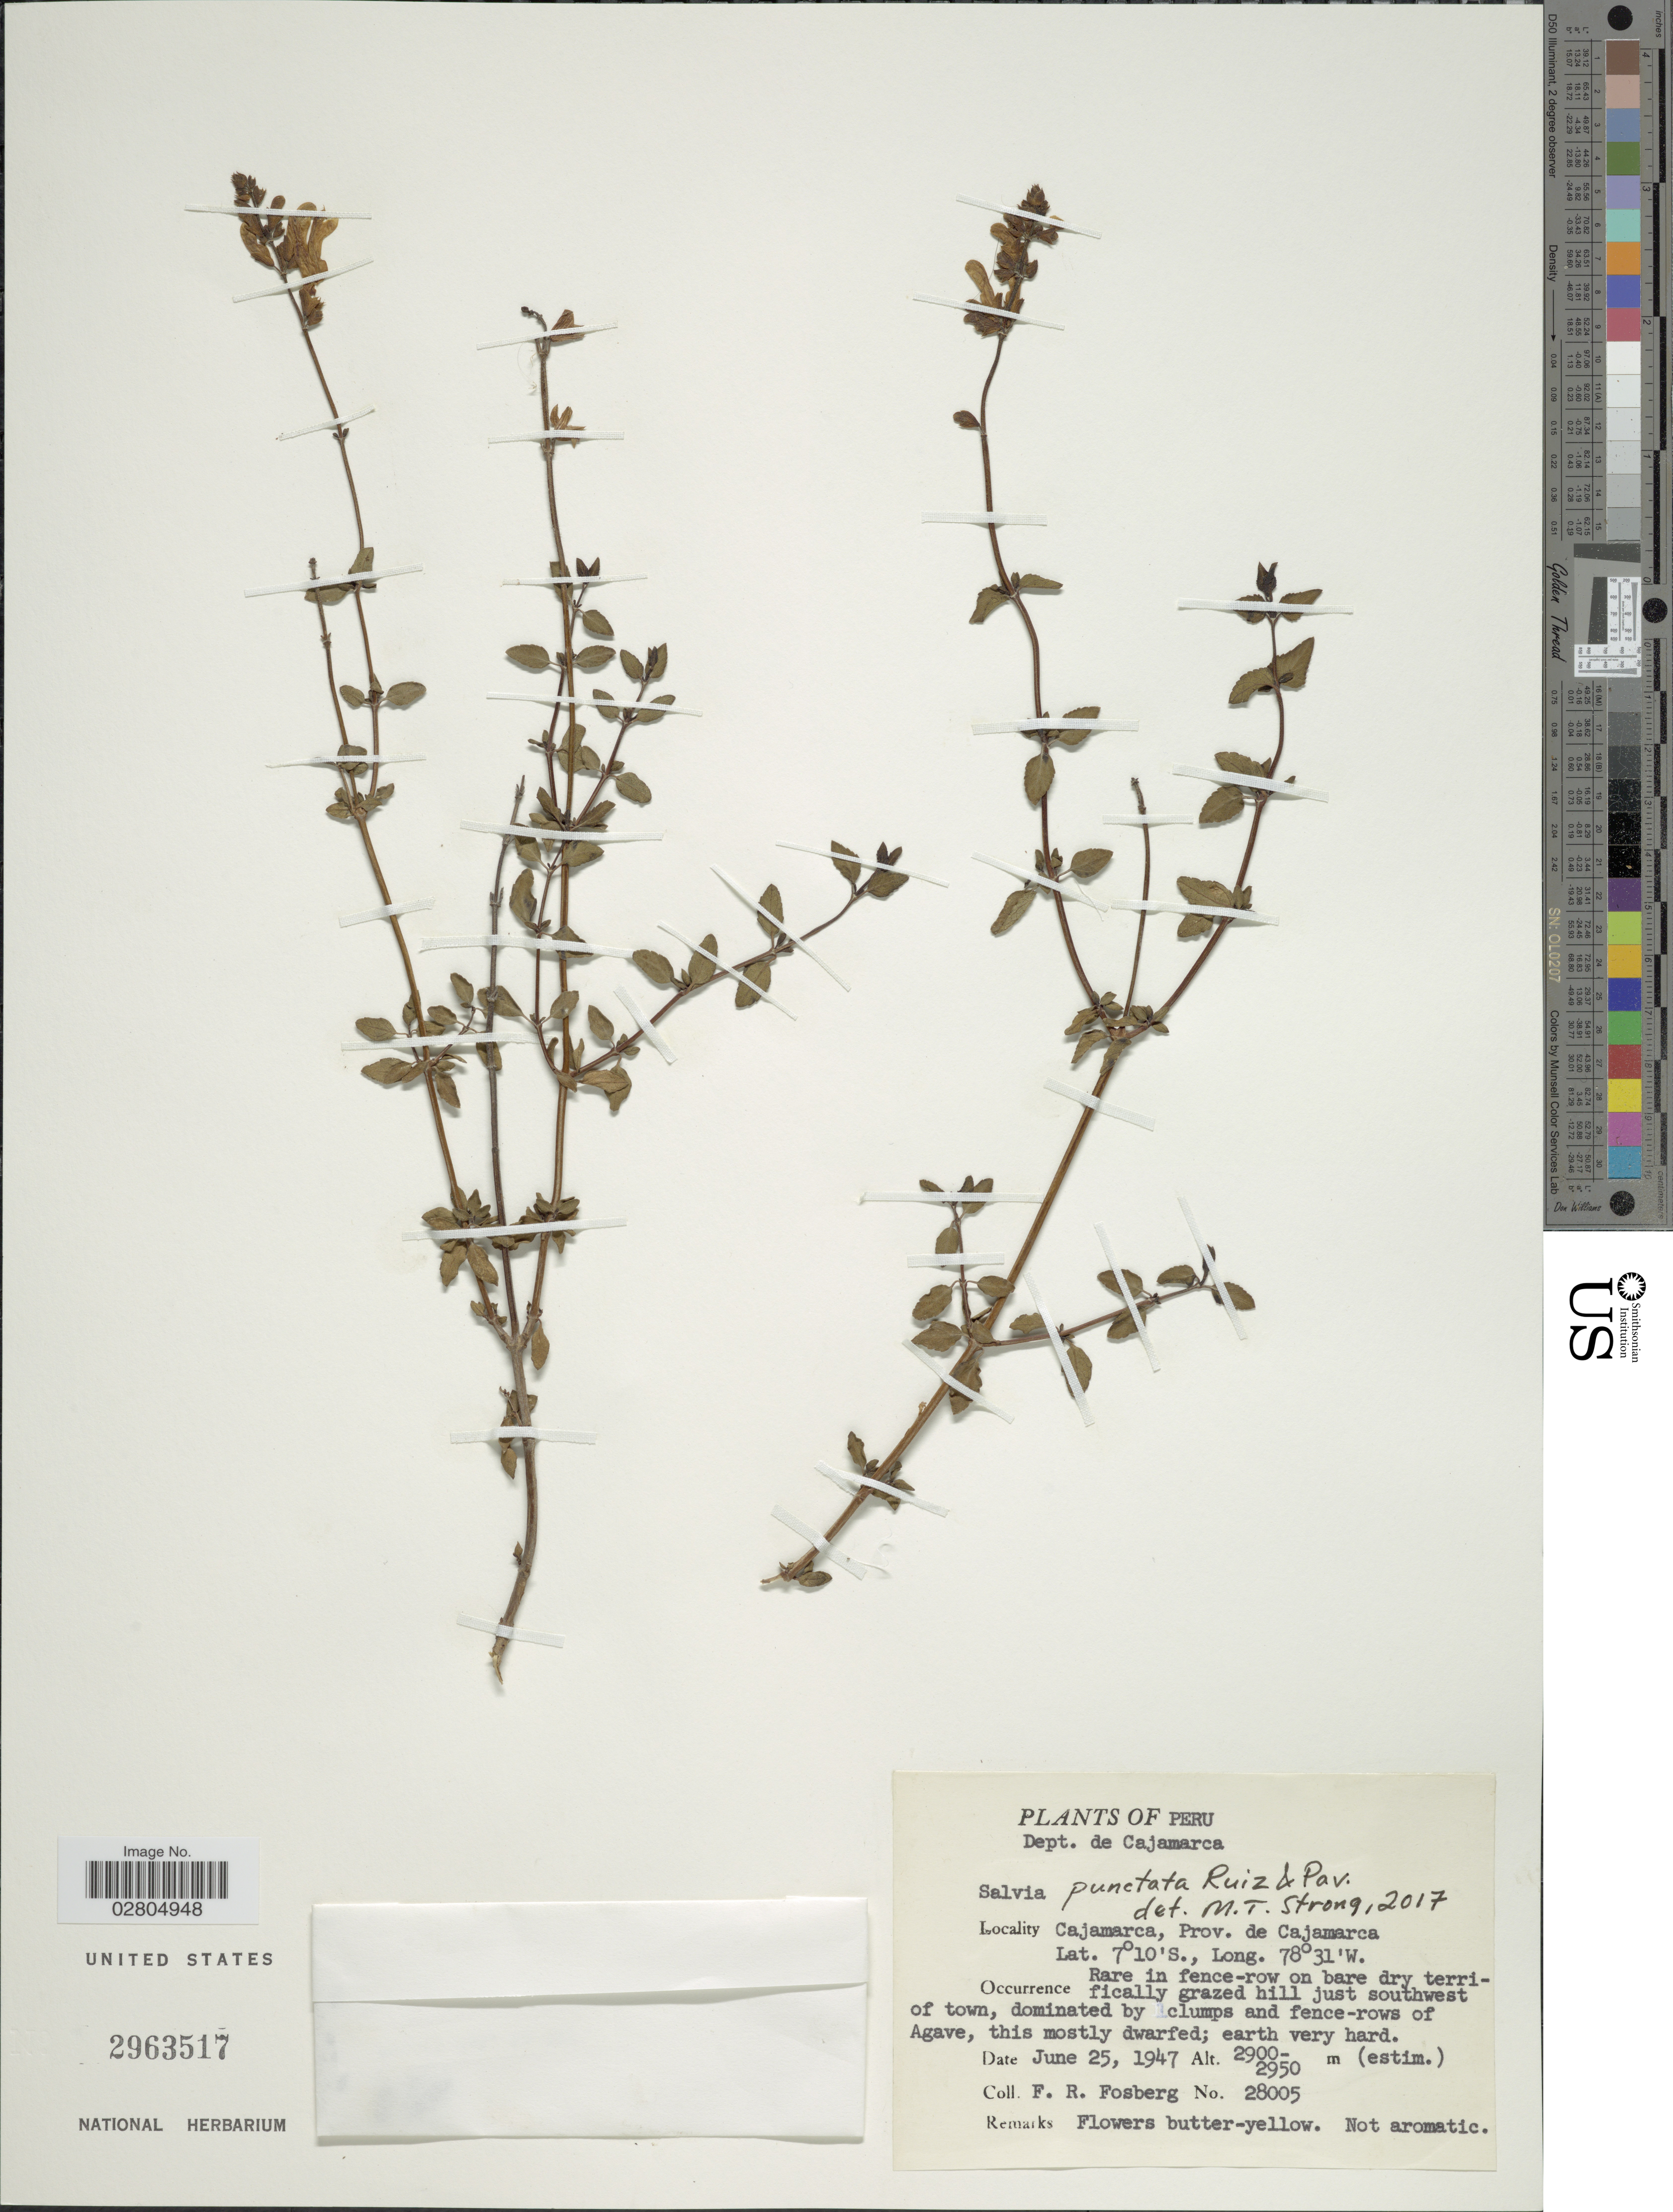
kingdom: Plantae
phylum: Tracheophyta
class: Magnoliopsida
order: Lamiales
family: Lamiaceae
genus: Salvia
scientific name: Salvia punctata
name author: Ruiz & Pav.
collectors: F. R. Fosberg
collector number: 28005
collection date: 1947-06-25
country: Peru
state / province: Cajamarca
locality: Dept. de Cajamarca.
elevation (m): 2900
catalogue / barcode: US 2963517